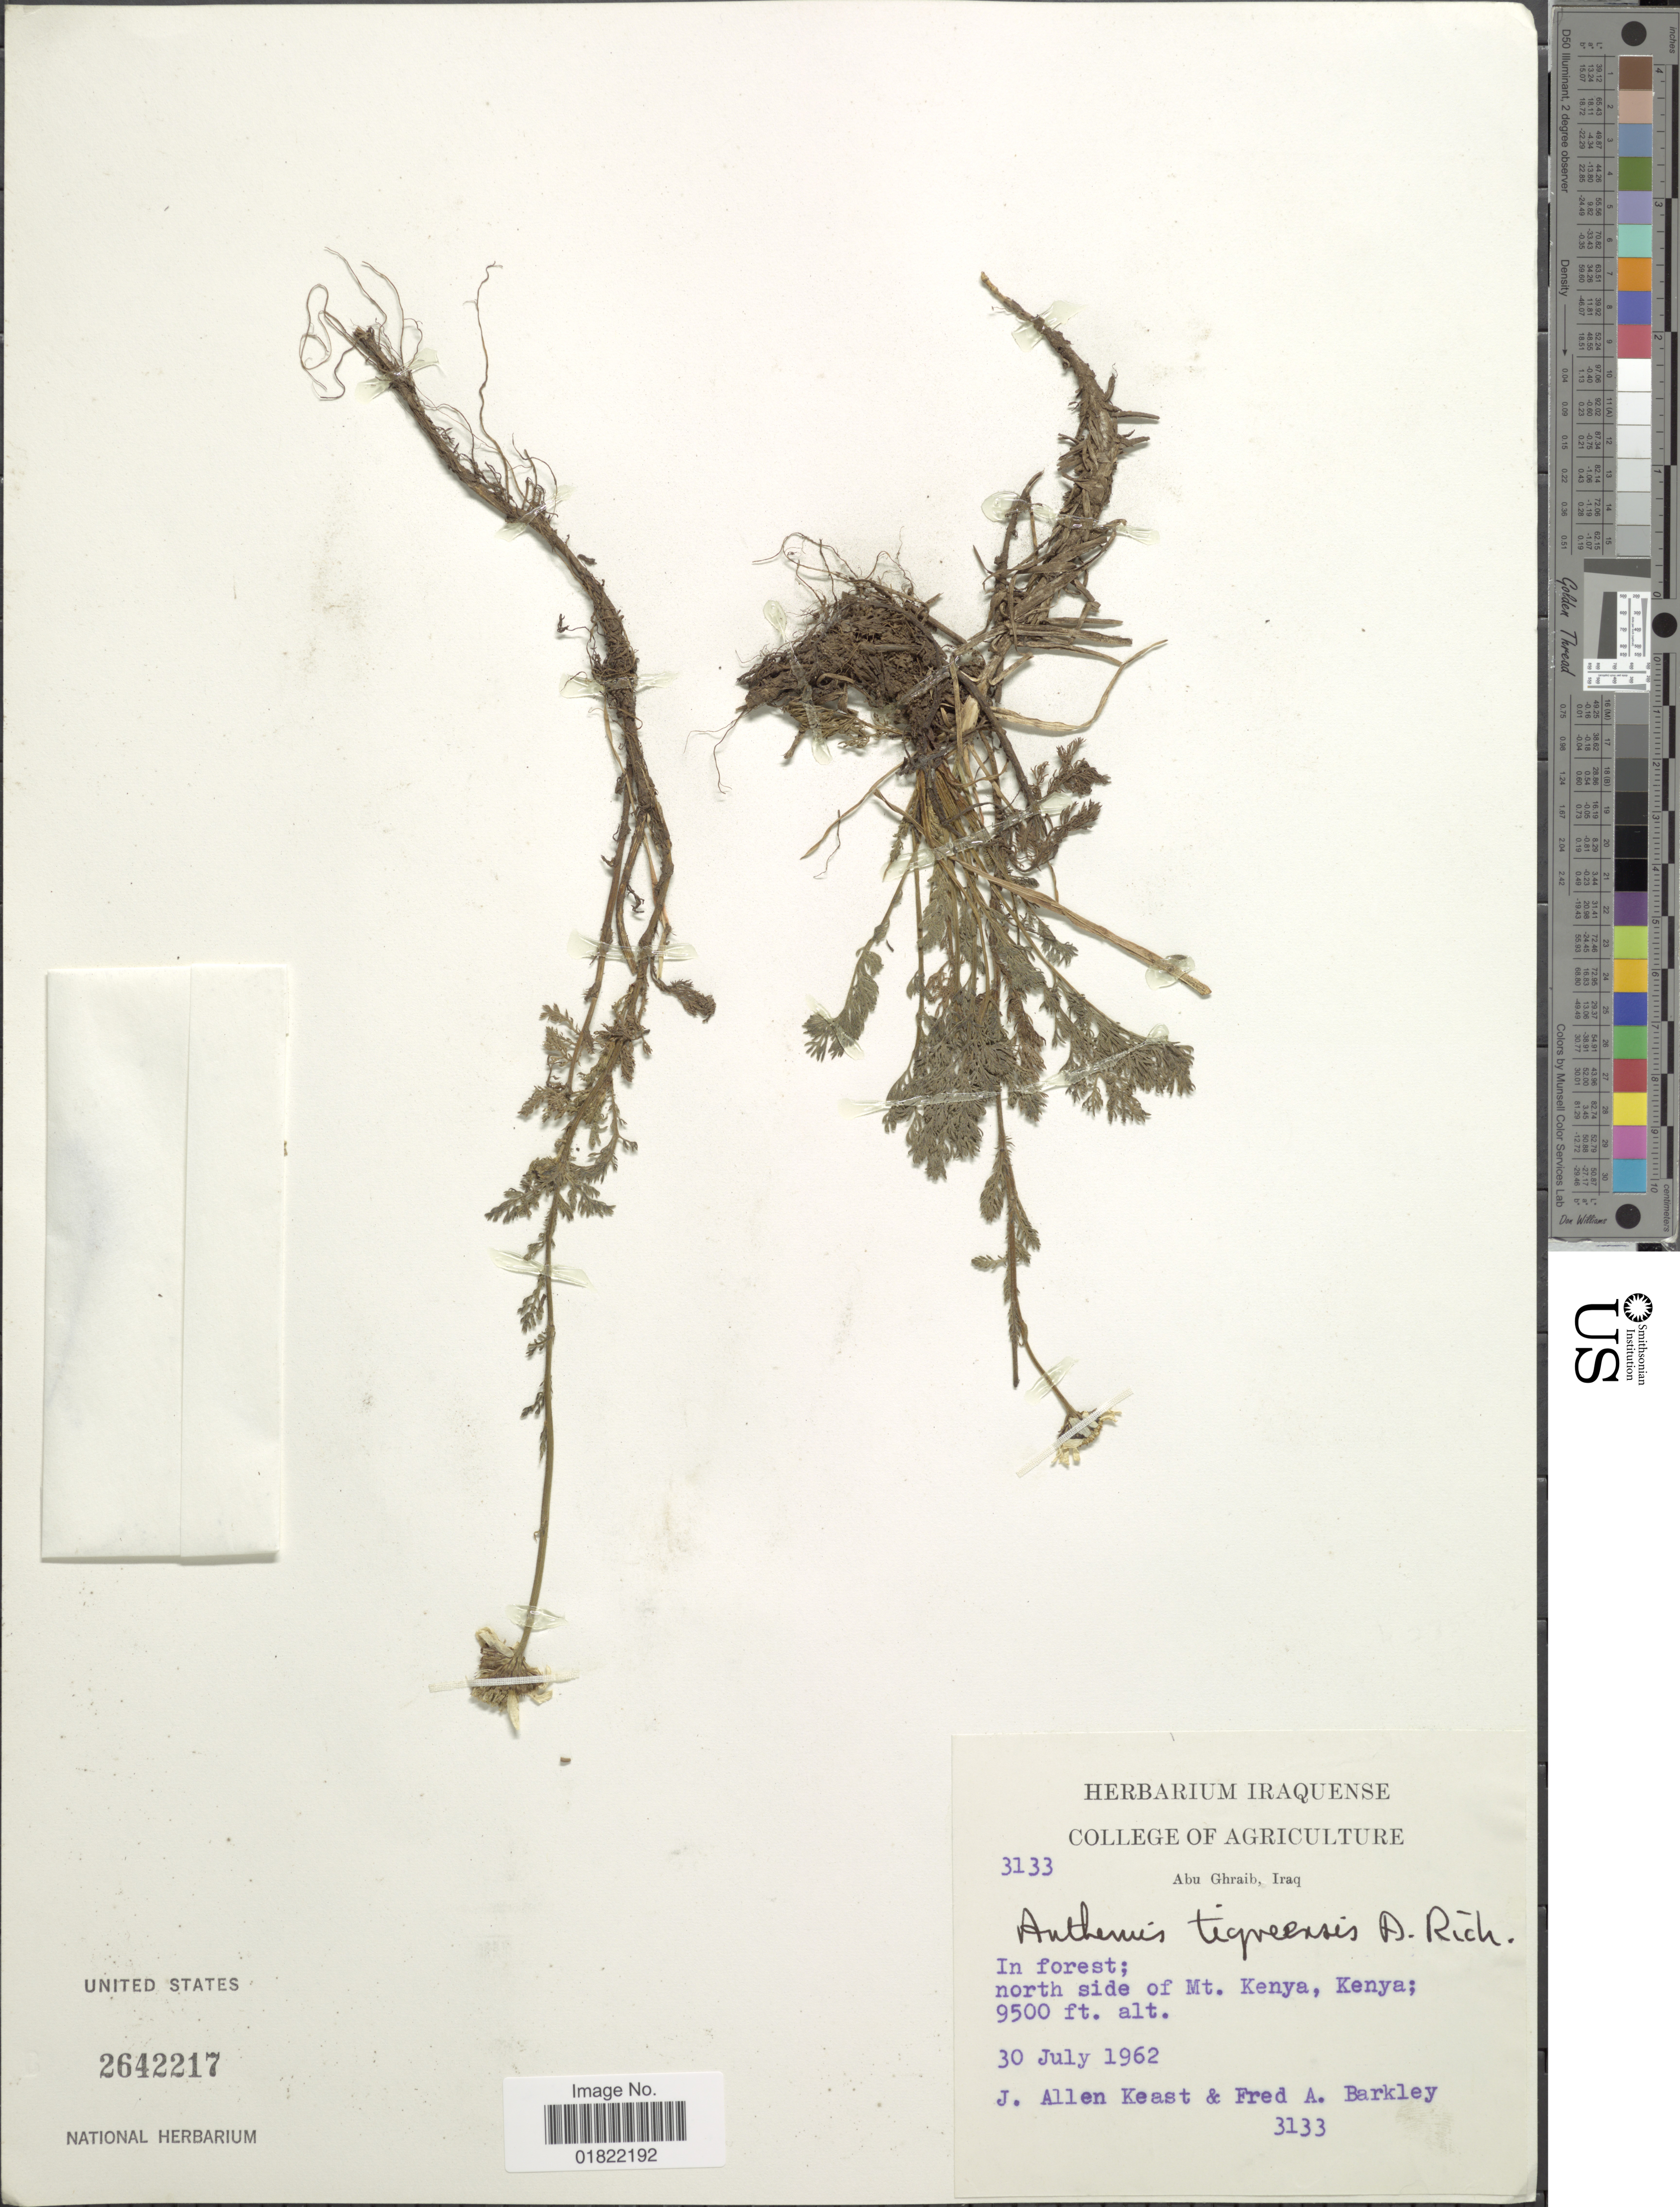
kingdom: Plantae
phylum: Tracheophyta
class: Magnoliopsida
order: Asterales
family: Asteraceae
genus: Anthemis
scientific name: Anthemis tigrensis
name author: J. Gay & A. Rich.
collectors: J. Keast & F. A. Barkley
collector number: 3133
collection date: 1962-07-30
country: Kenya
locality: Abu Ghraib, Iraq, North side of Mt. Kenya, Kenya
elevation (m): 2896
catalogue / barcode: US 2642217